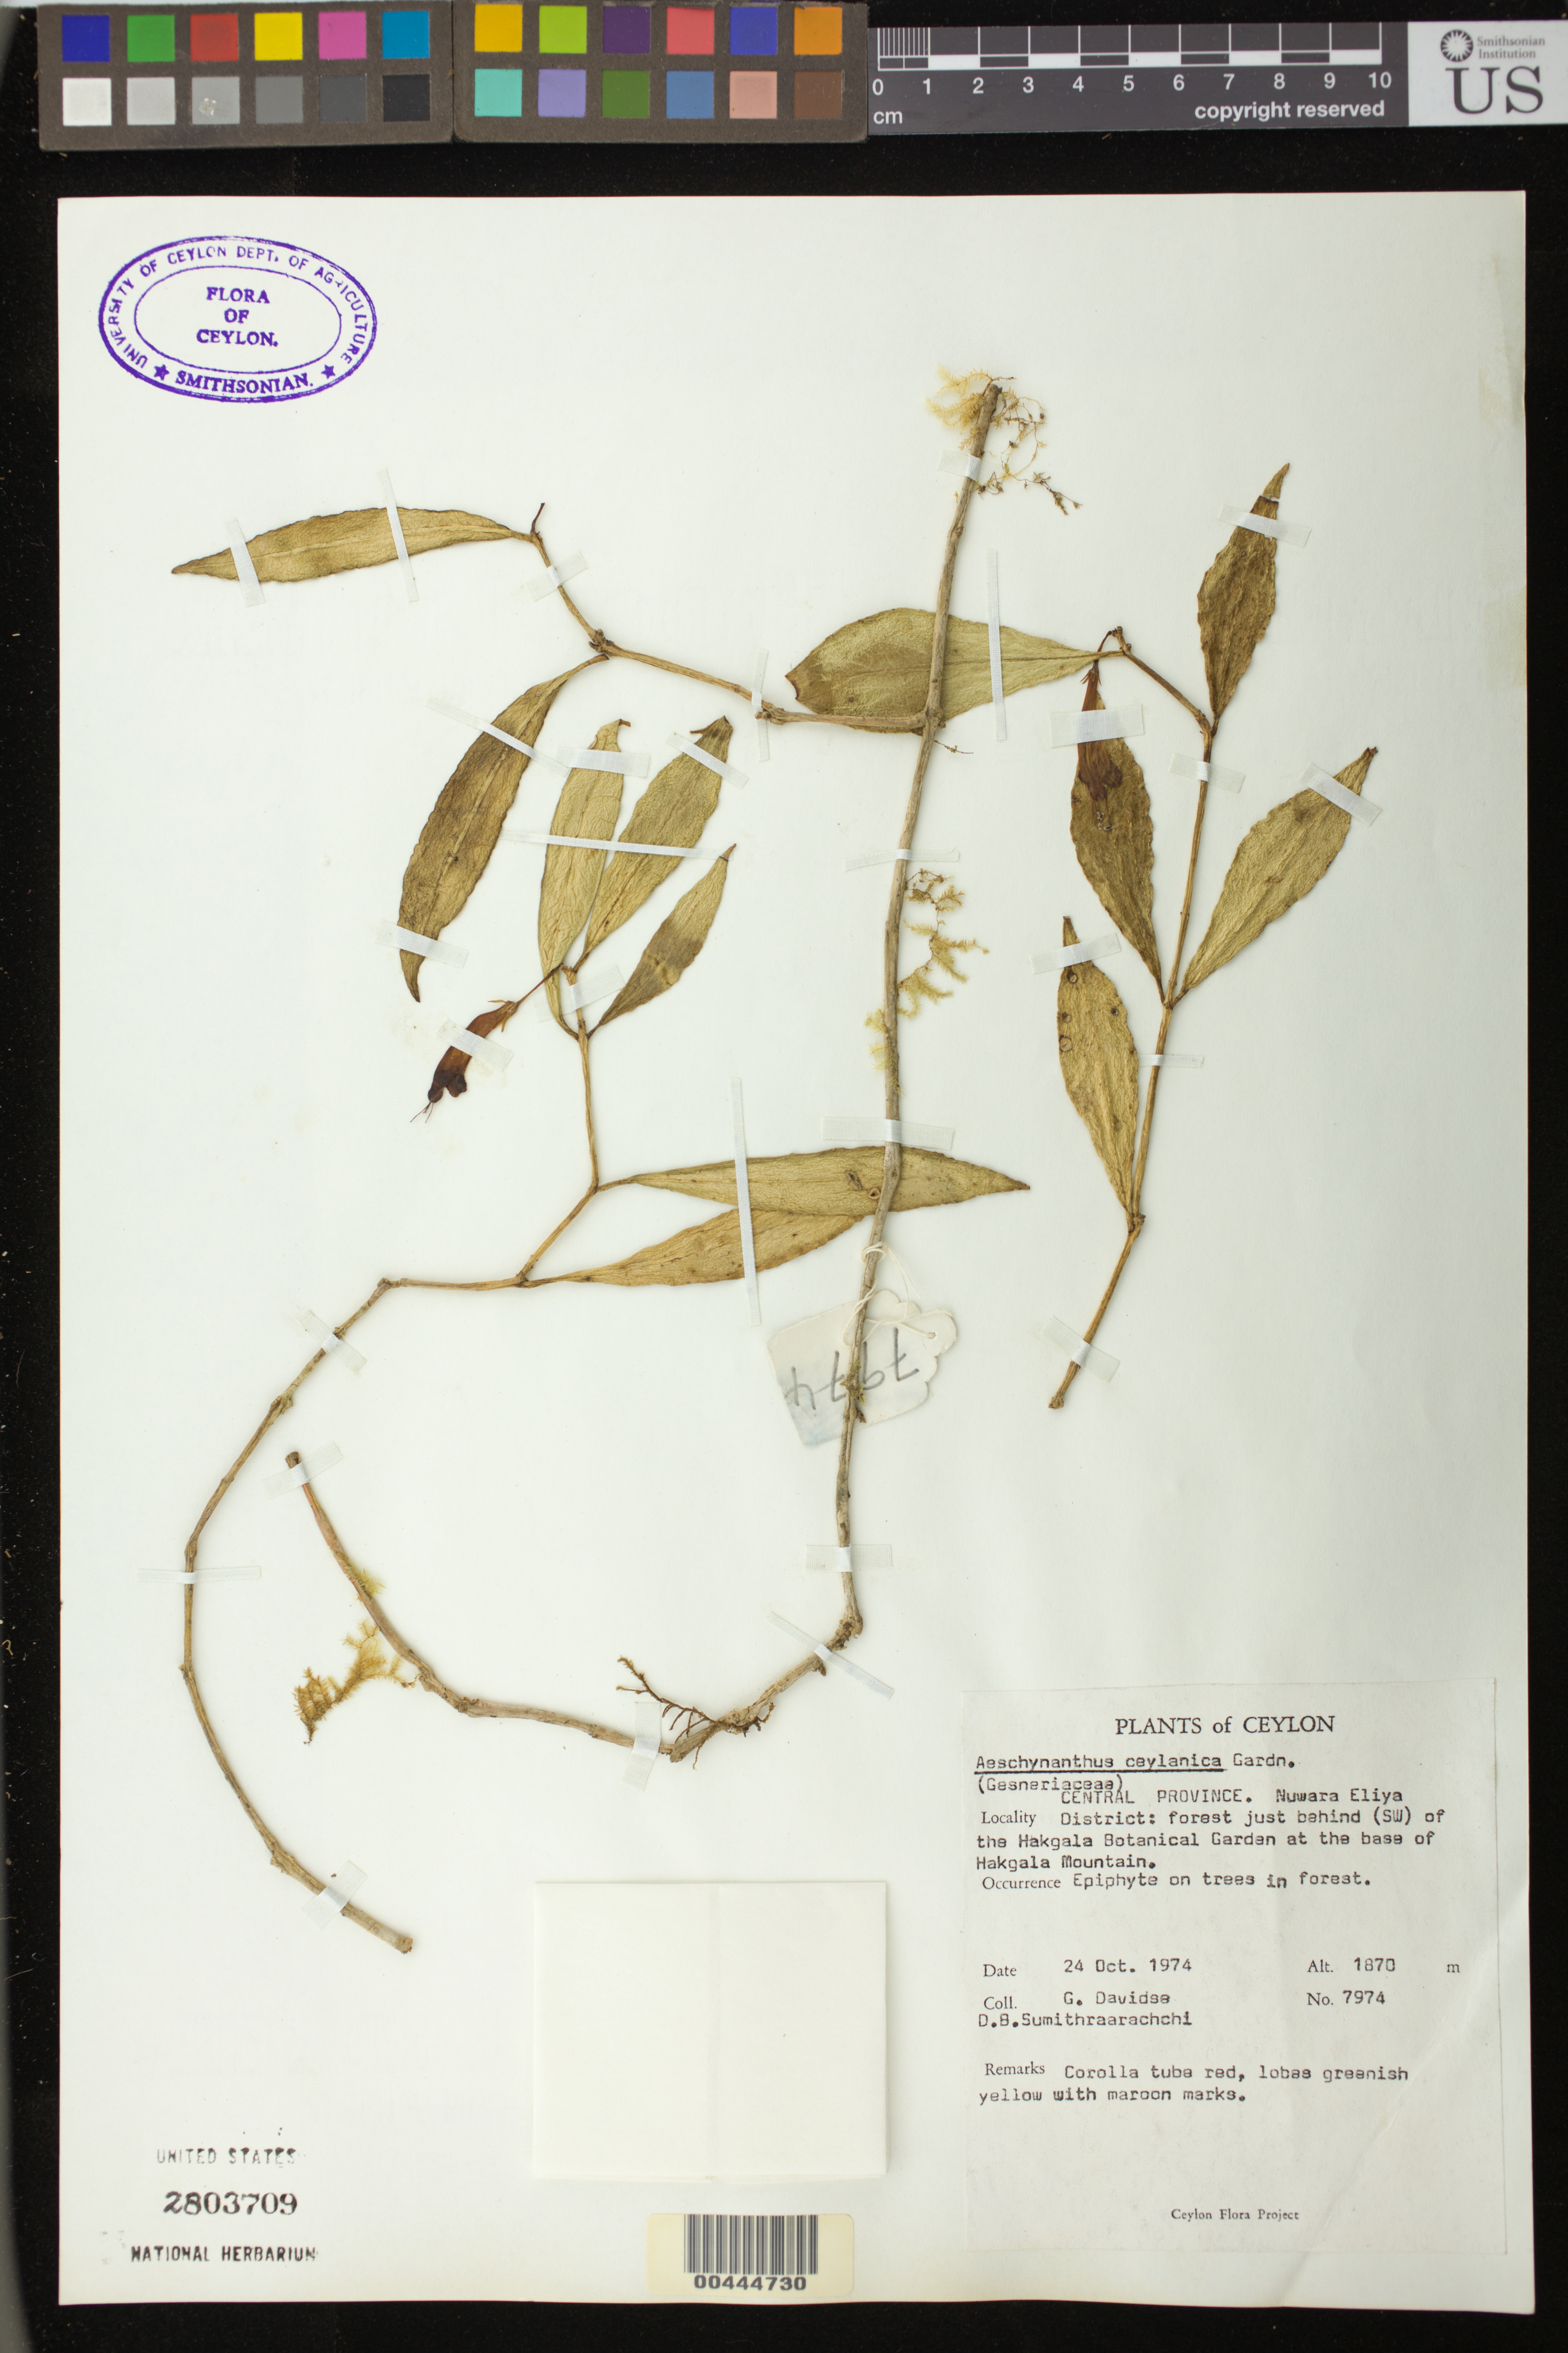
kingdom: Plantae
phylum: Tracheophyta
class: Magnoliopsida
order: Lamiales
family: Gesneriaceae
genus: Aeschynanthus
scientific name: Aeschynanthus ceylanicus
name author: Gardner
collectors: G. Davidse & D. B. Sumithraarachchi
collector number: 7974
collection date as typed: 24 Oct 1974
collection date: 1974-10-24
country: Sri Lanka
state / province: Central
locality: Nuara eliya dist., Hakgala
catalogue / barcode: US 2803709